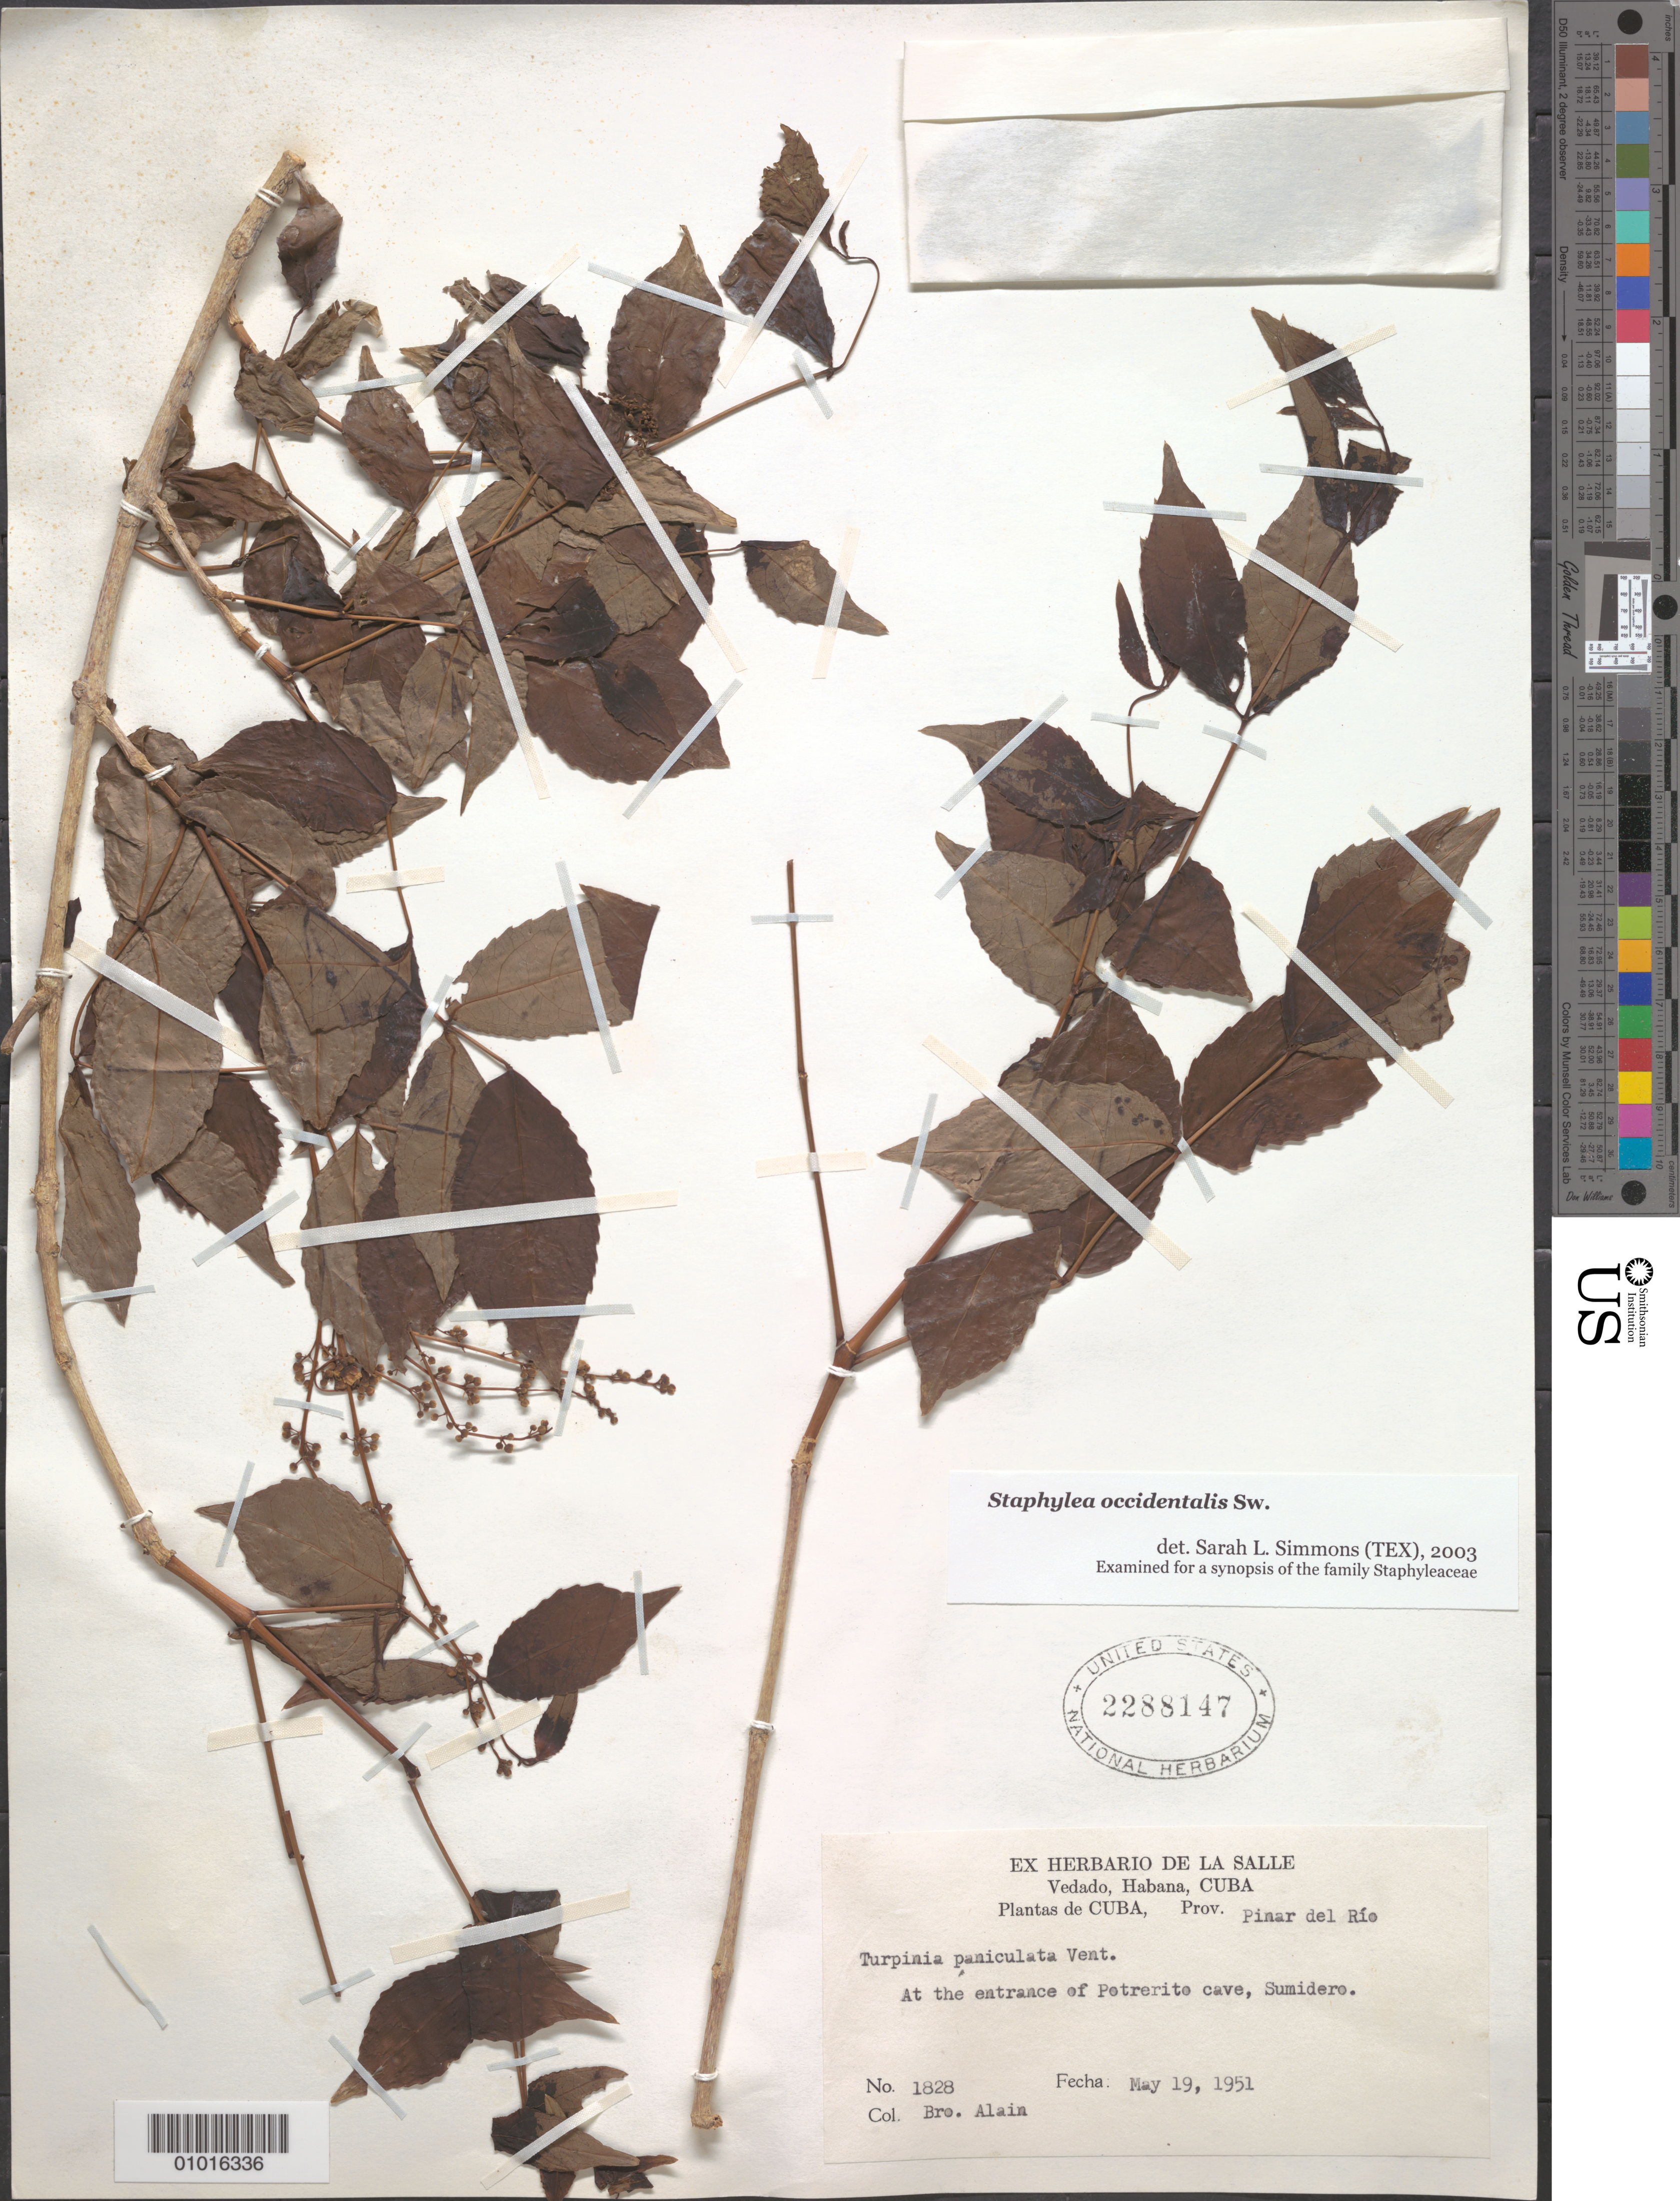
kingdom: Plantae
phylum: Tracheophyta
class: Magnoliopsida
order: Crossosomatales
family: Staphyleaceae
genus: Staphylea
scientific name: Staphylea occidentalis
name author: Sw.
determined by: Simmons, S. L.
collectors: A. H. Liogier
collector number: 1828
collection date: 1951-05-19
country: Cuba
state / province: Pinar del Rio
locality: Sumidero, entrance of Petrerite cave.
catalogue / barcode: US 2288147